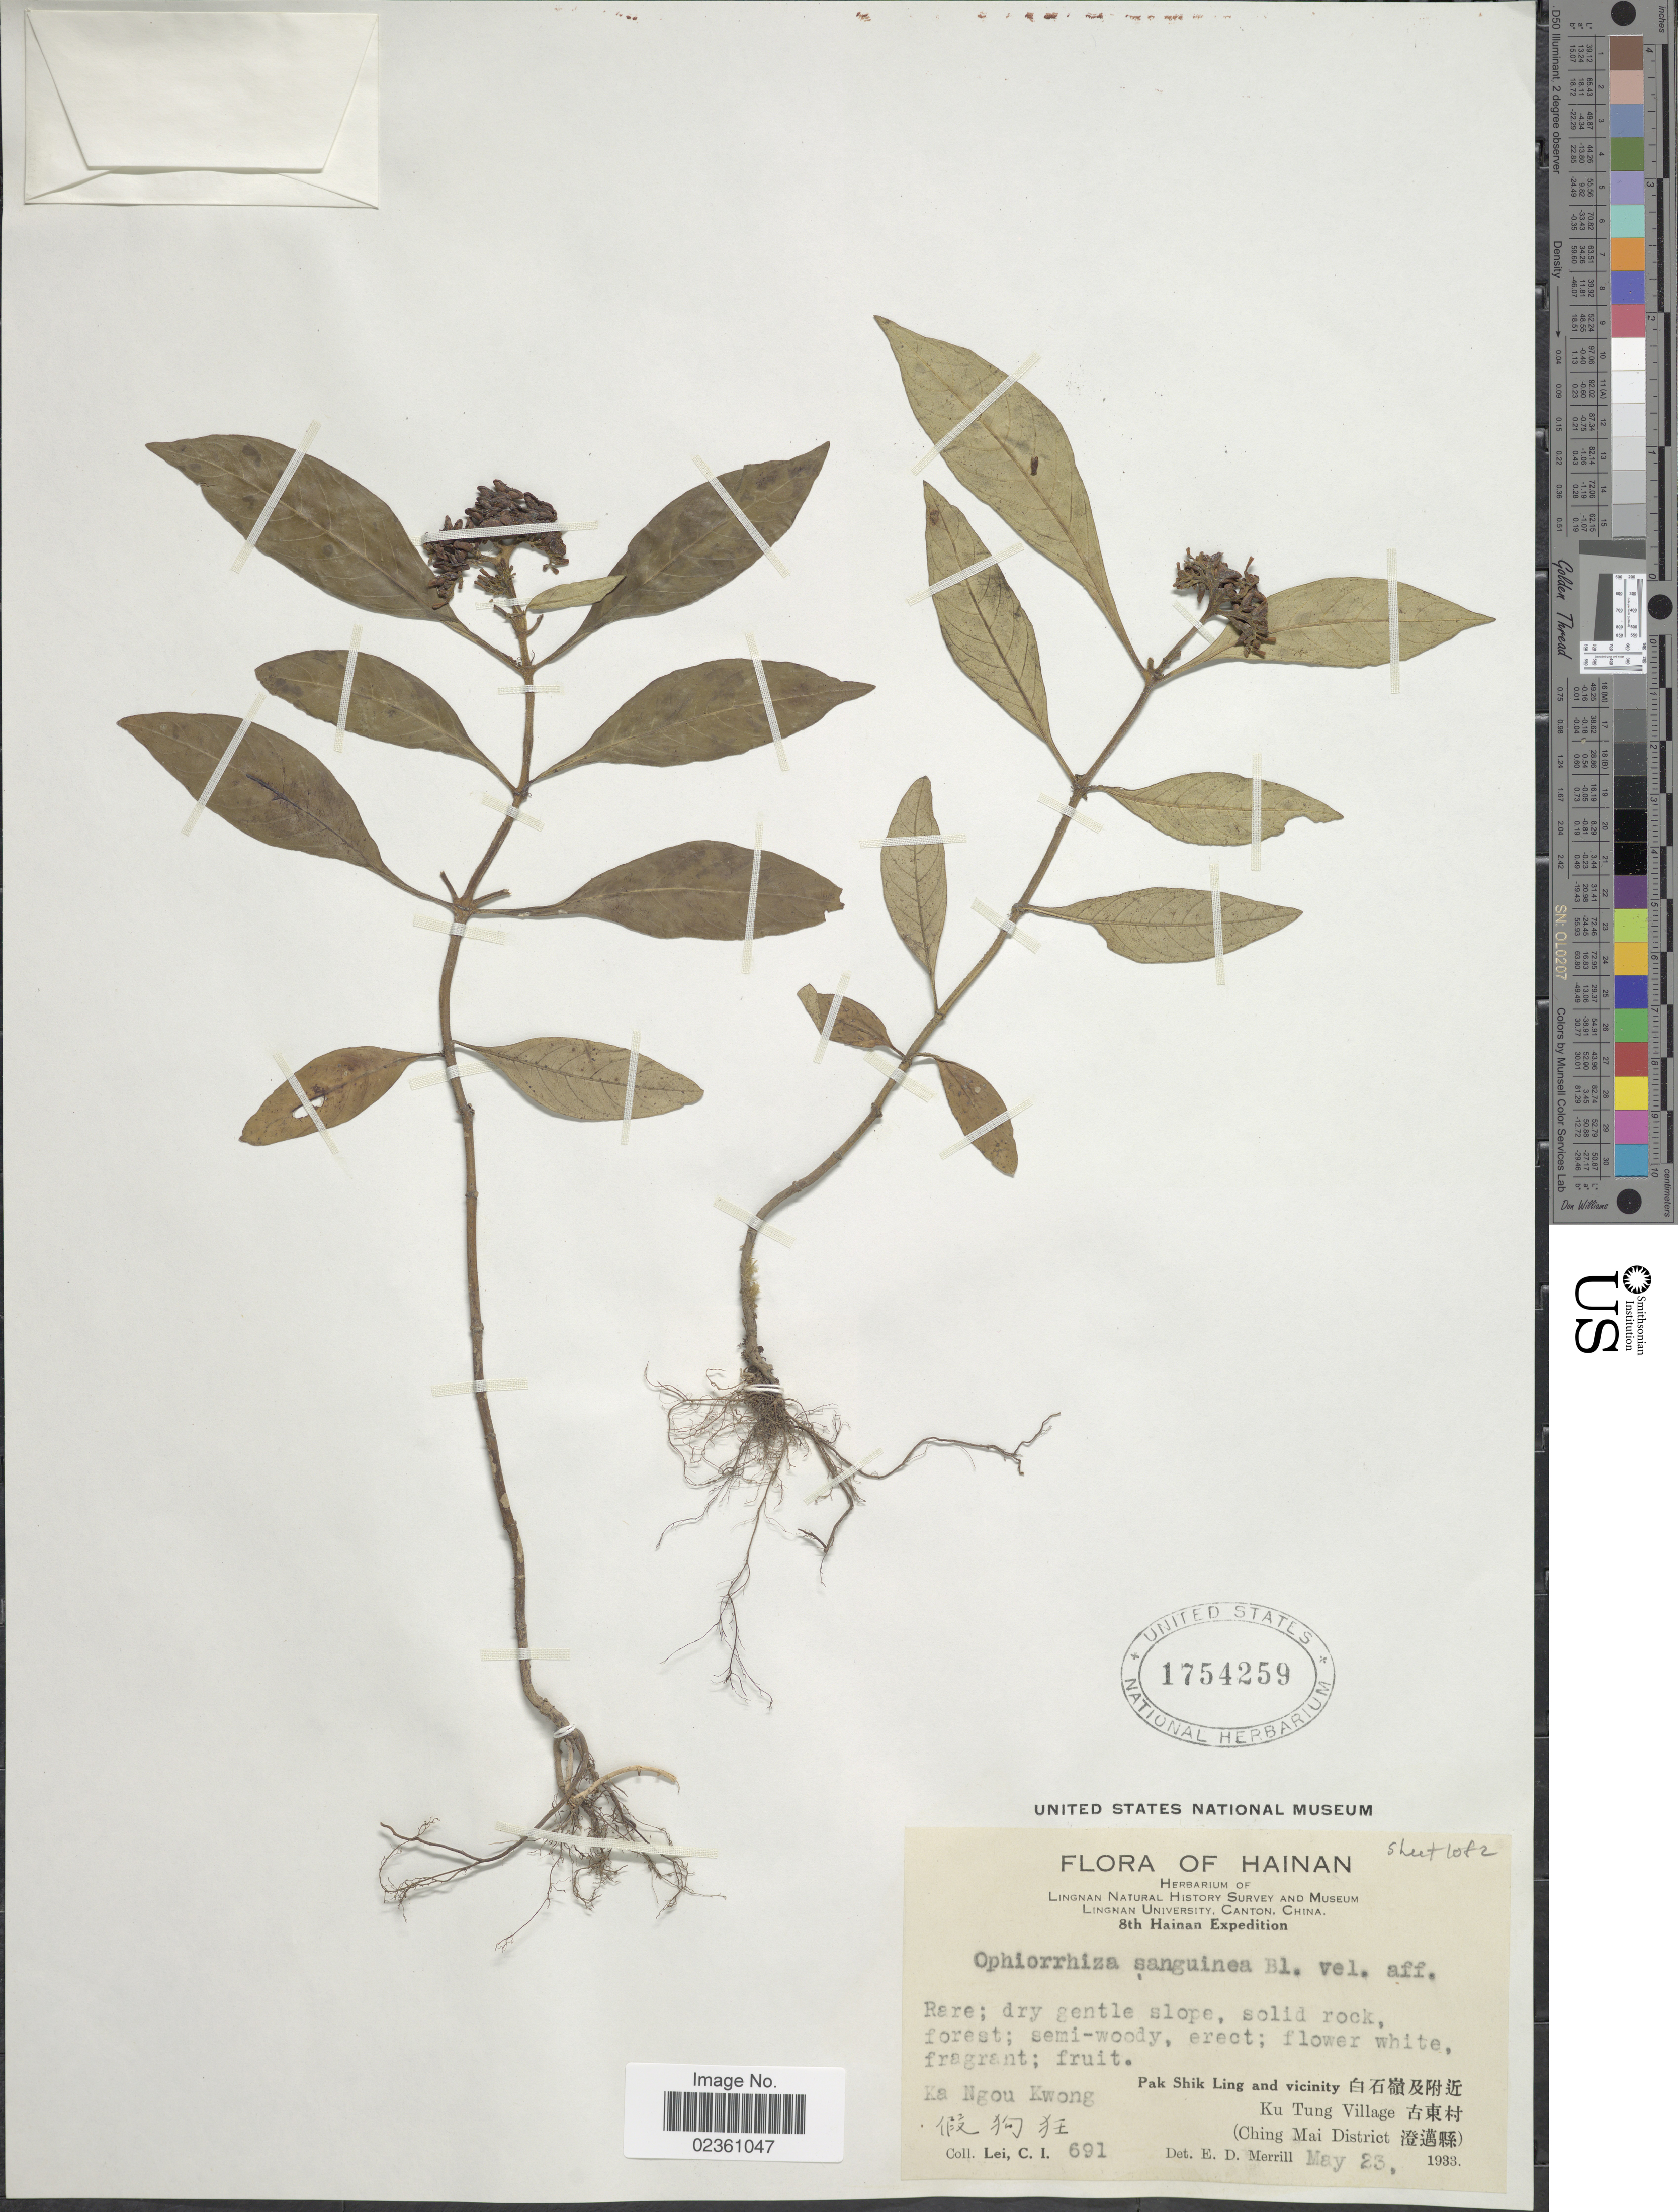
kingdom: Plantae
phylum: Tracheophyta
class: Magnoliopsida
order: Gentianales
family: Rubiaceae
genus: Ophiorrhiza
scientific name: Ophiorrhiza sanguinea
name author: Blume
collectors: C. I. Lei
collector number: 691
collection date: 1933-05-23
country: China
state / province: Hainan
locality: KagouKwong,, Pak Shik Ling and vicinity, Ku Tung Village (Ching Mai District)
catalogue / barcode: US 1754259